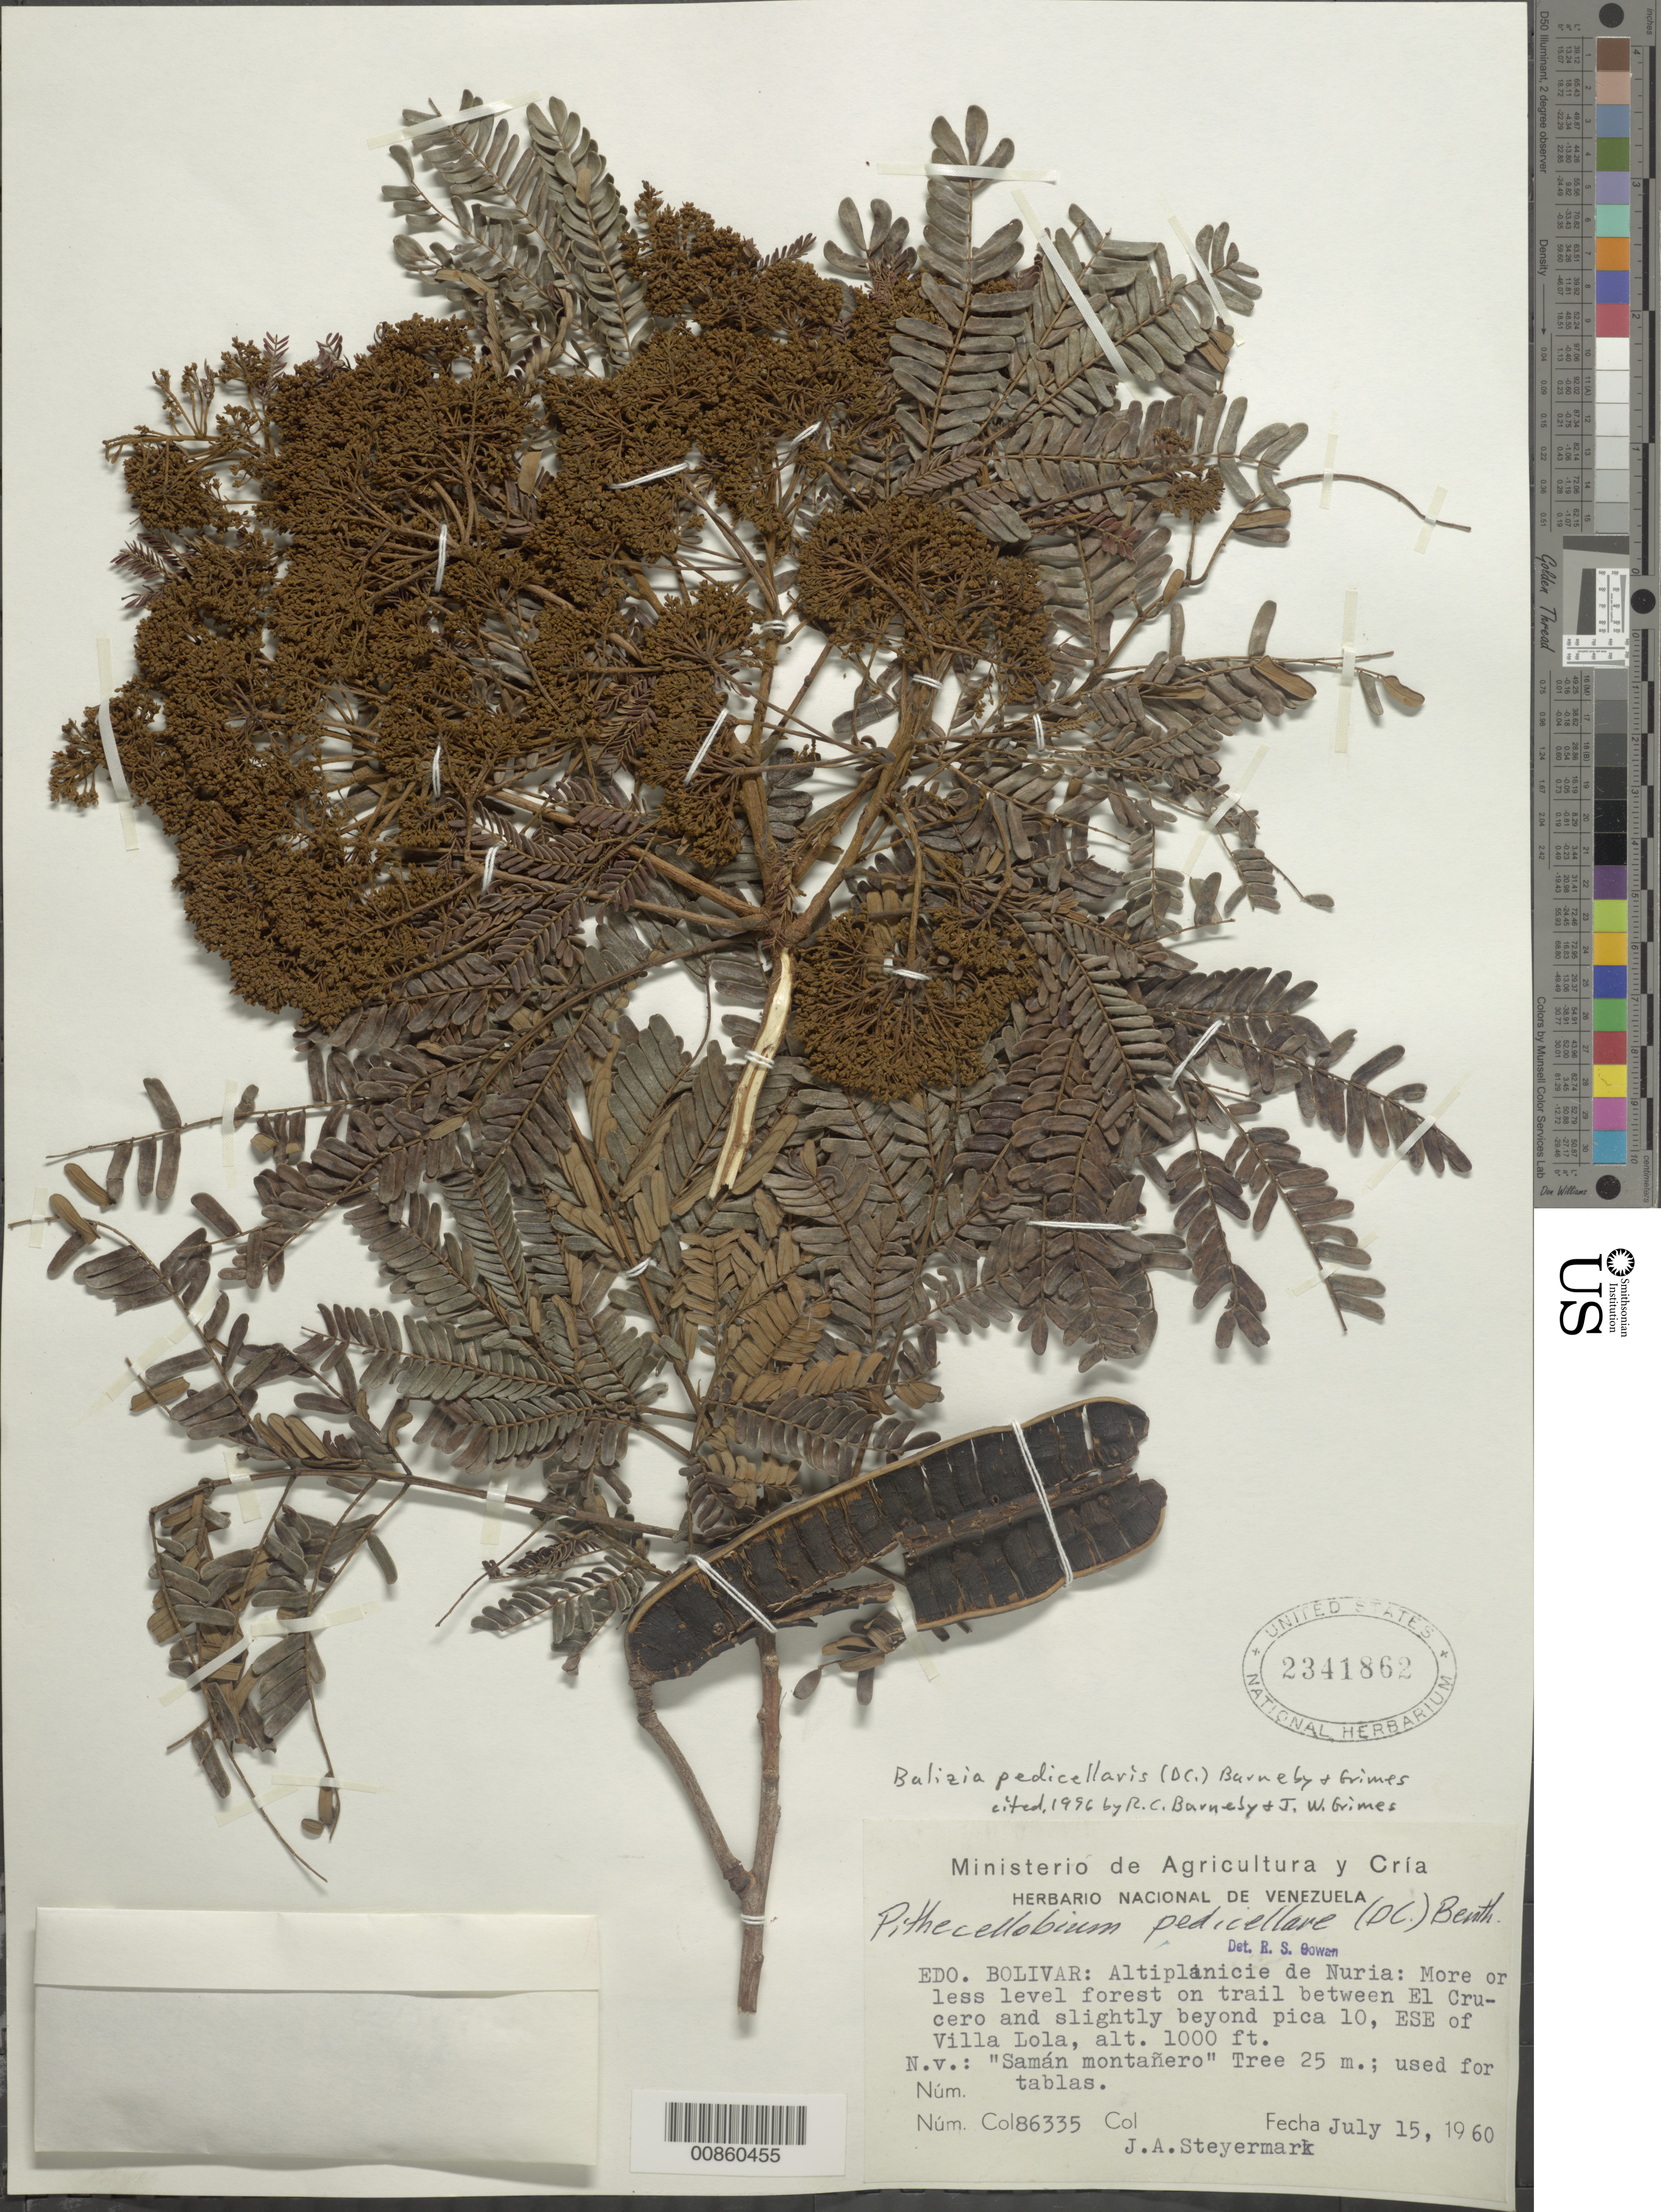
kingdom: Plantae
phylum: Tracheophyta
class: Magnoliopsida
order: Fabales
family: Fabaceae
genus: Hydrochorea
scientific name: Hydrochorea pedicellaris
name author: (DC.) M.V.B. Soares et al.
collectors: J. Steyermark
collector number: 86335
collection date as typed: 15-Jul-60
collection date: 1960-07-15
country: Venezuela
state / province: Bolívar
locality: Altiplanicie de Nuria: trail between El Curcero and slightly beyond pica 10, ESE of Villa Lola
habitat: More or less level forest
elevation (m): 305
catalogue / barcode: US 2341862